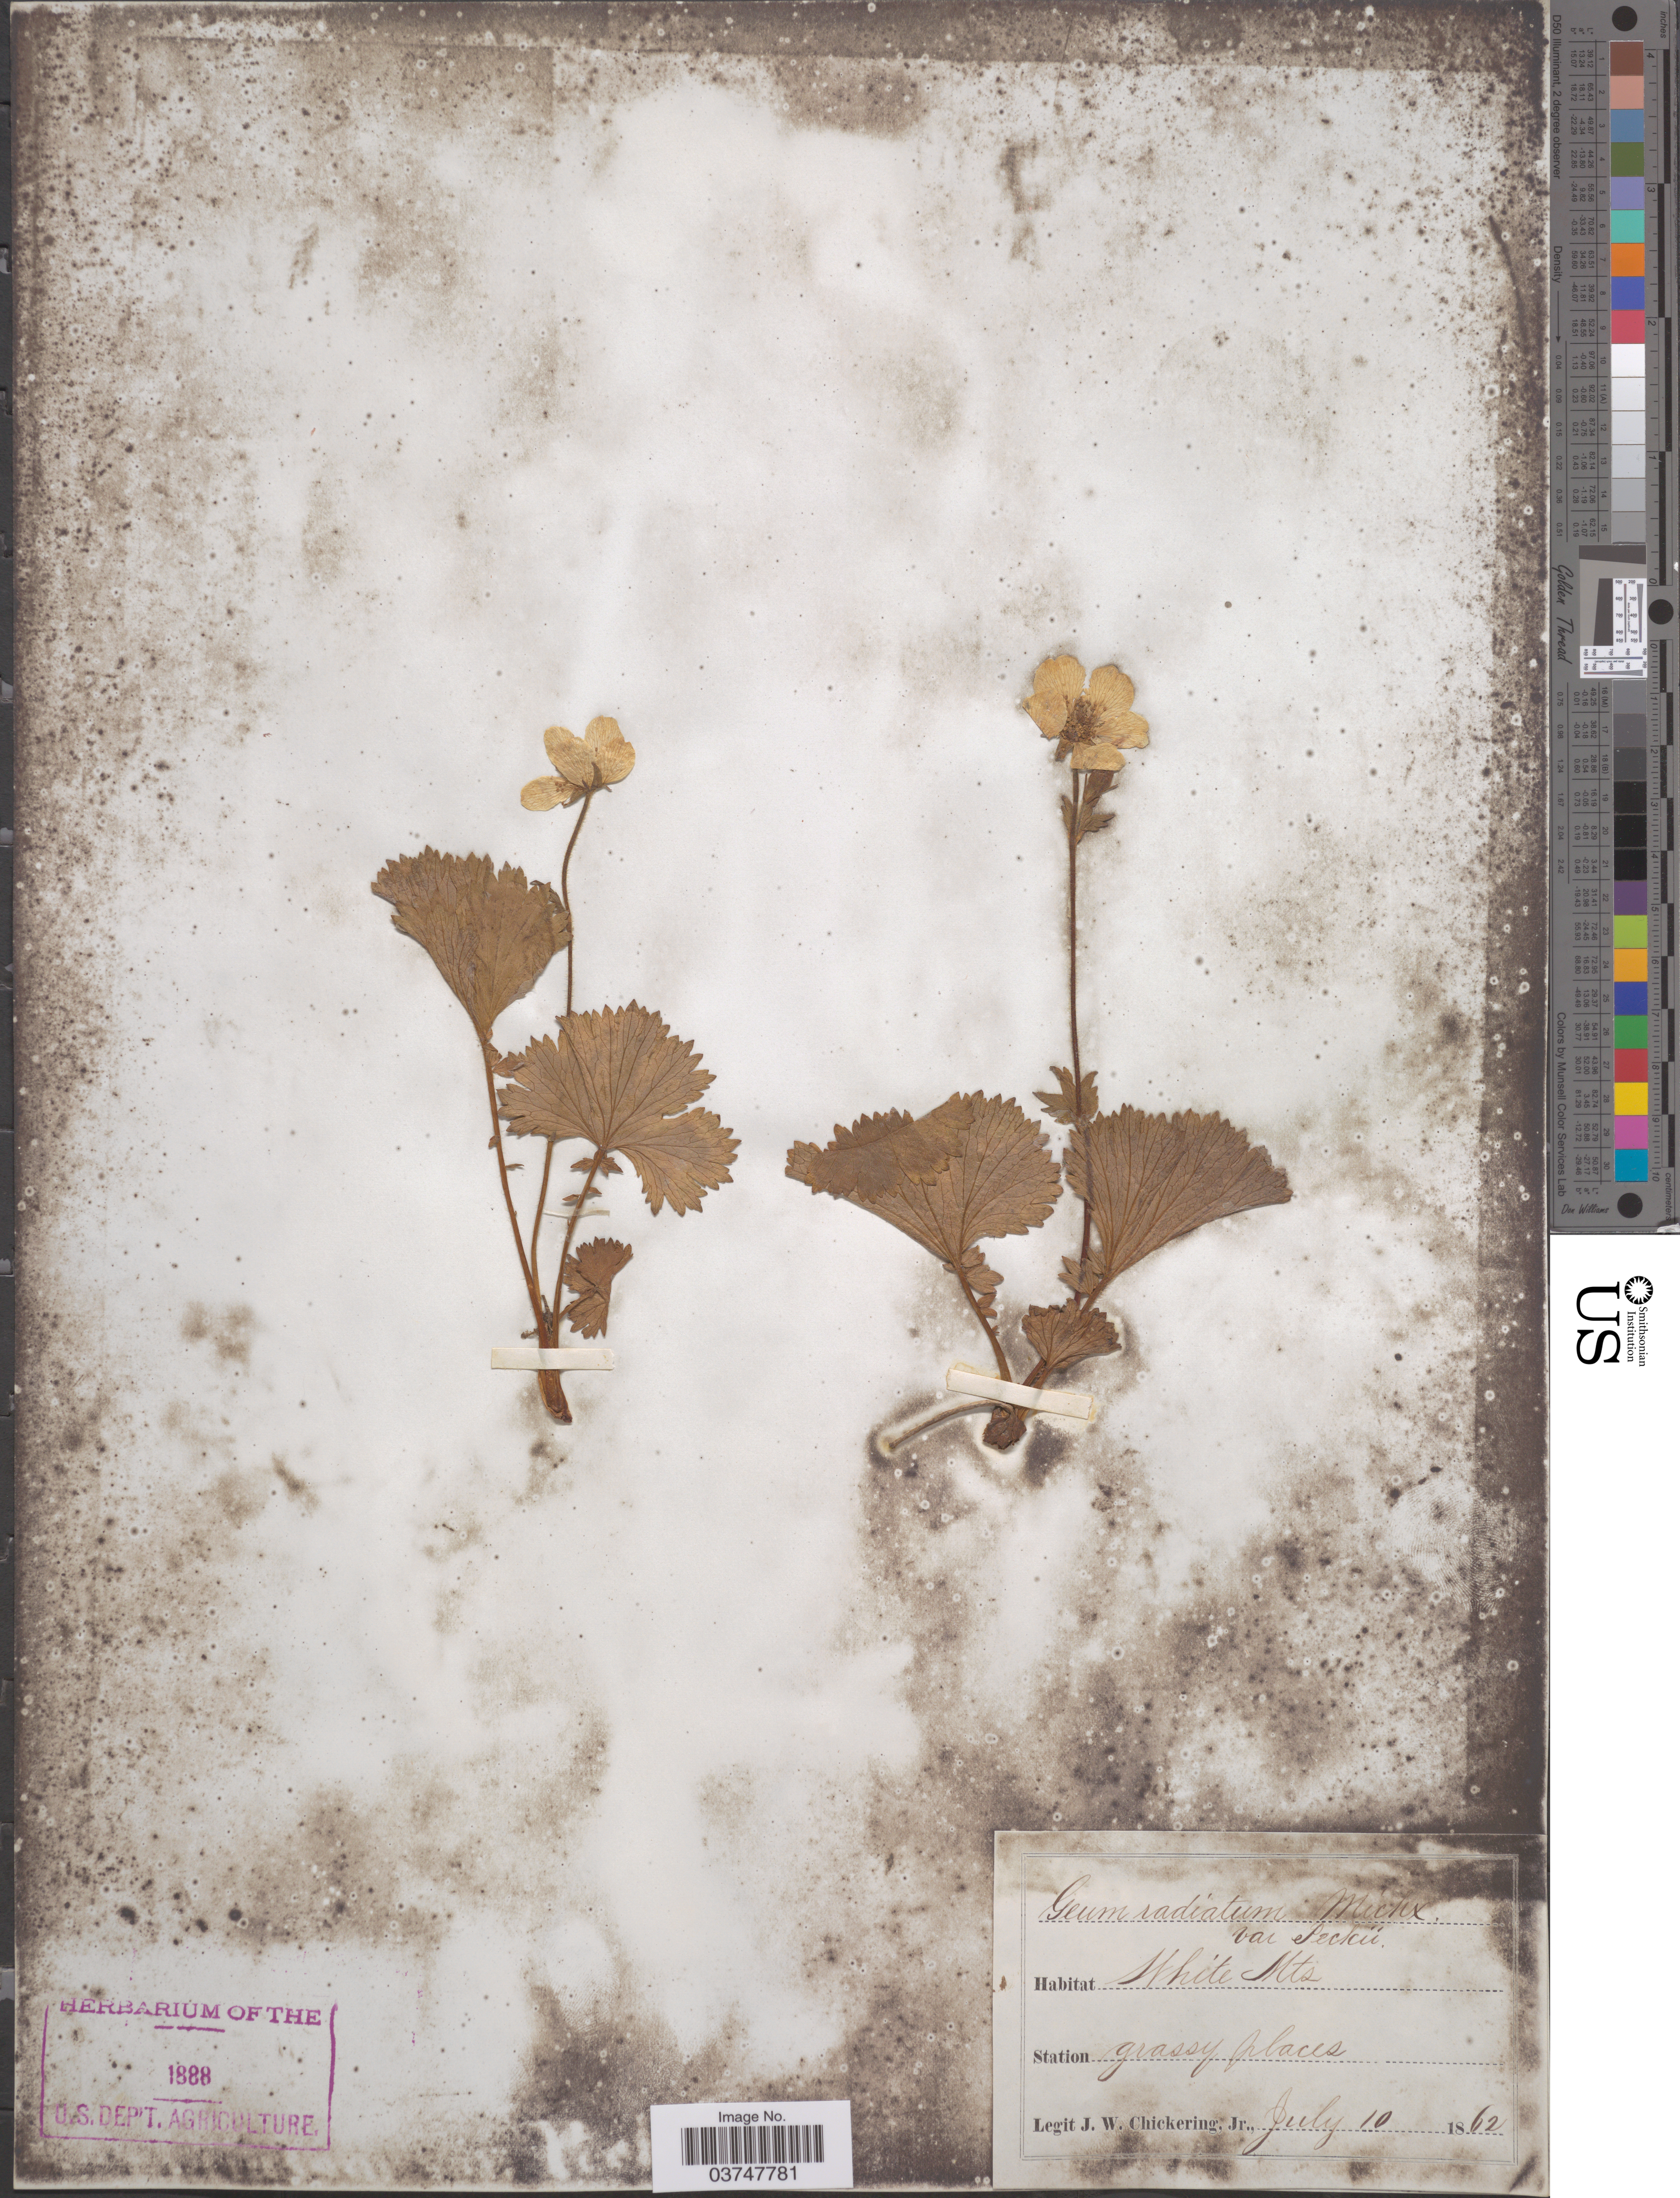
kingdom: Plantae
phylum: Tracheophyta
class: Magnoliopsida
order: Rosales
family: Rosaceae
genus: Geum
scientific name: Geum peckii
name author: Pursh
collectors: J. W. Chickering Jr.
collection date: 1862-07-10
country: United States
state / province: New Hampshire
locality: White Mts.